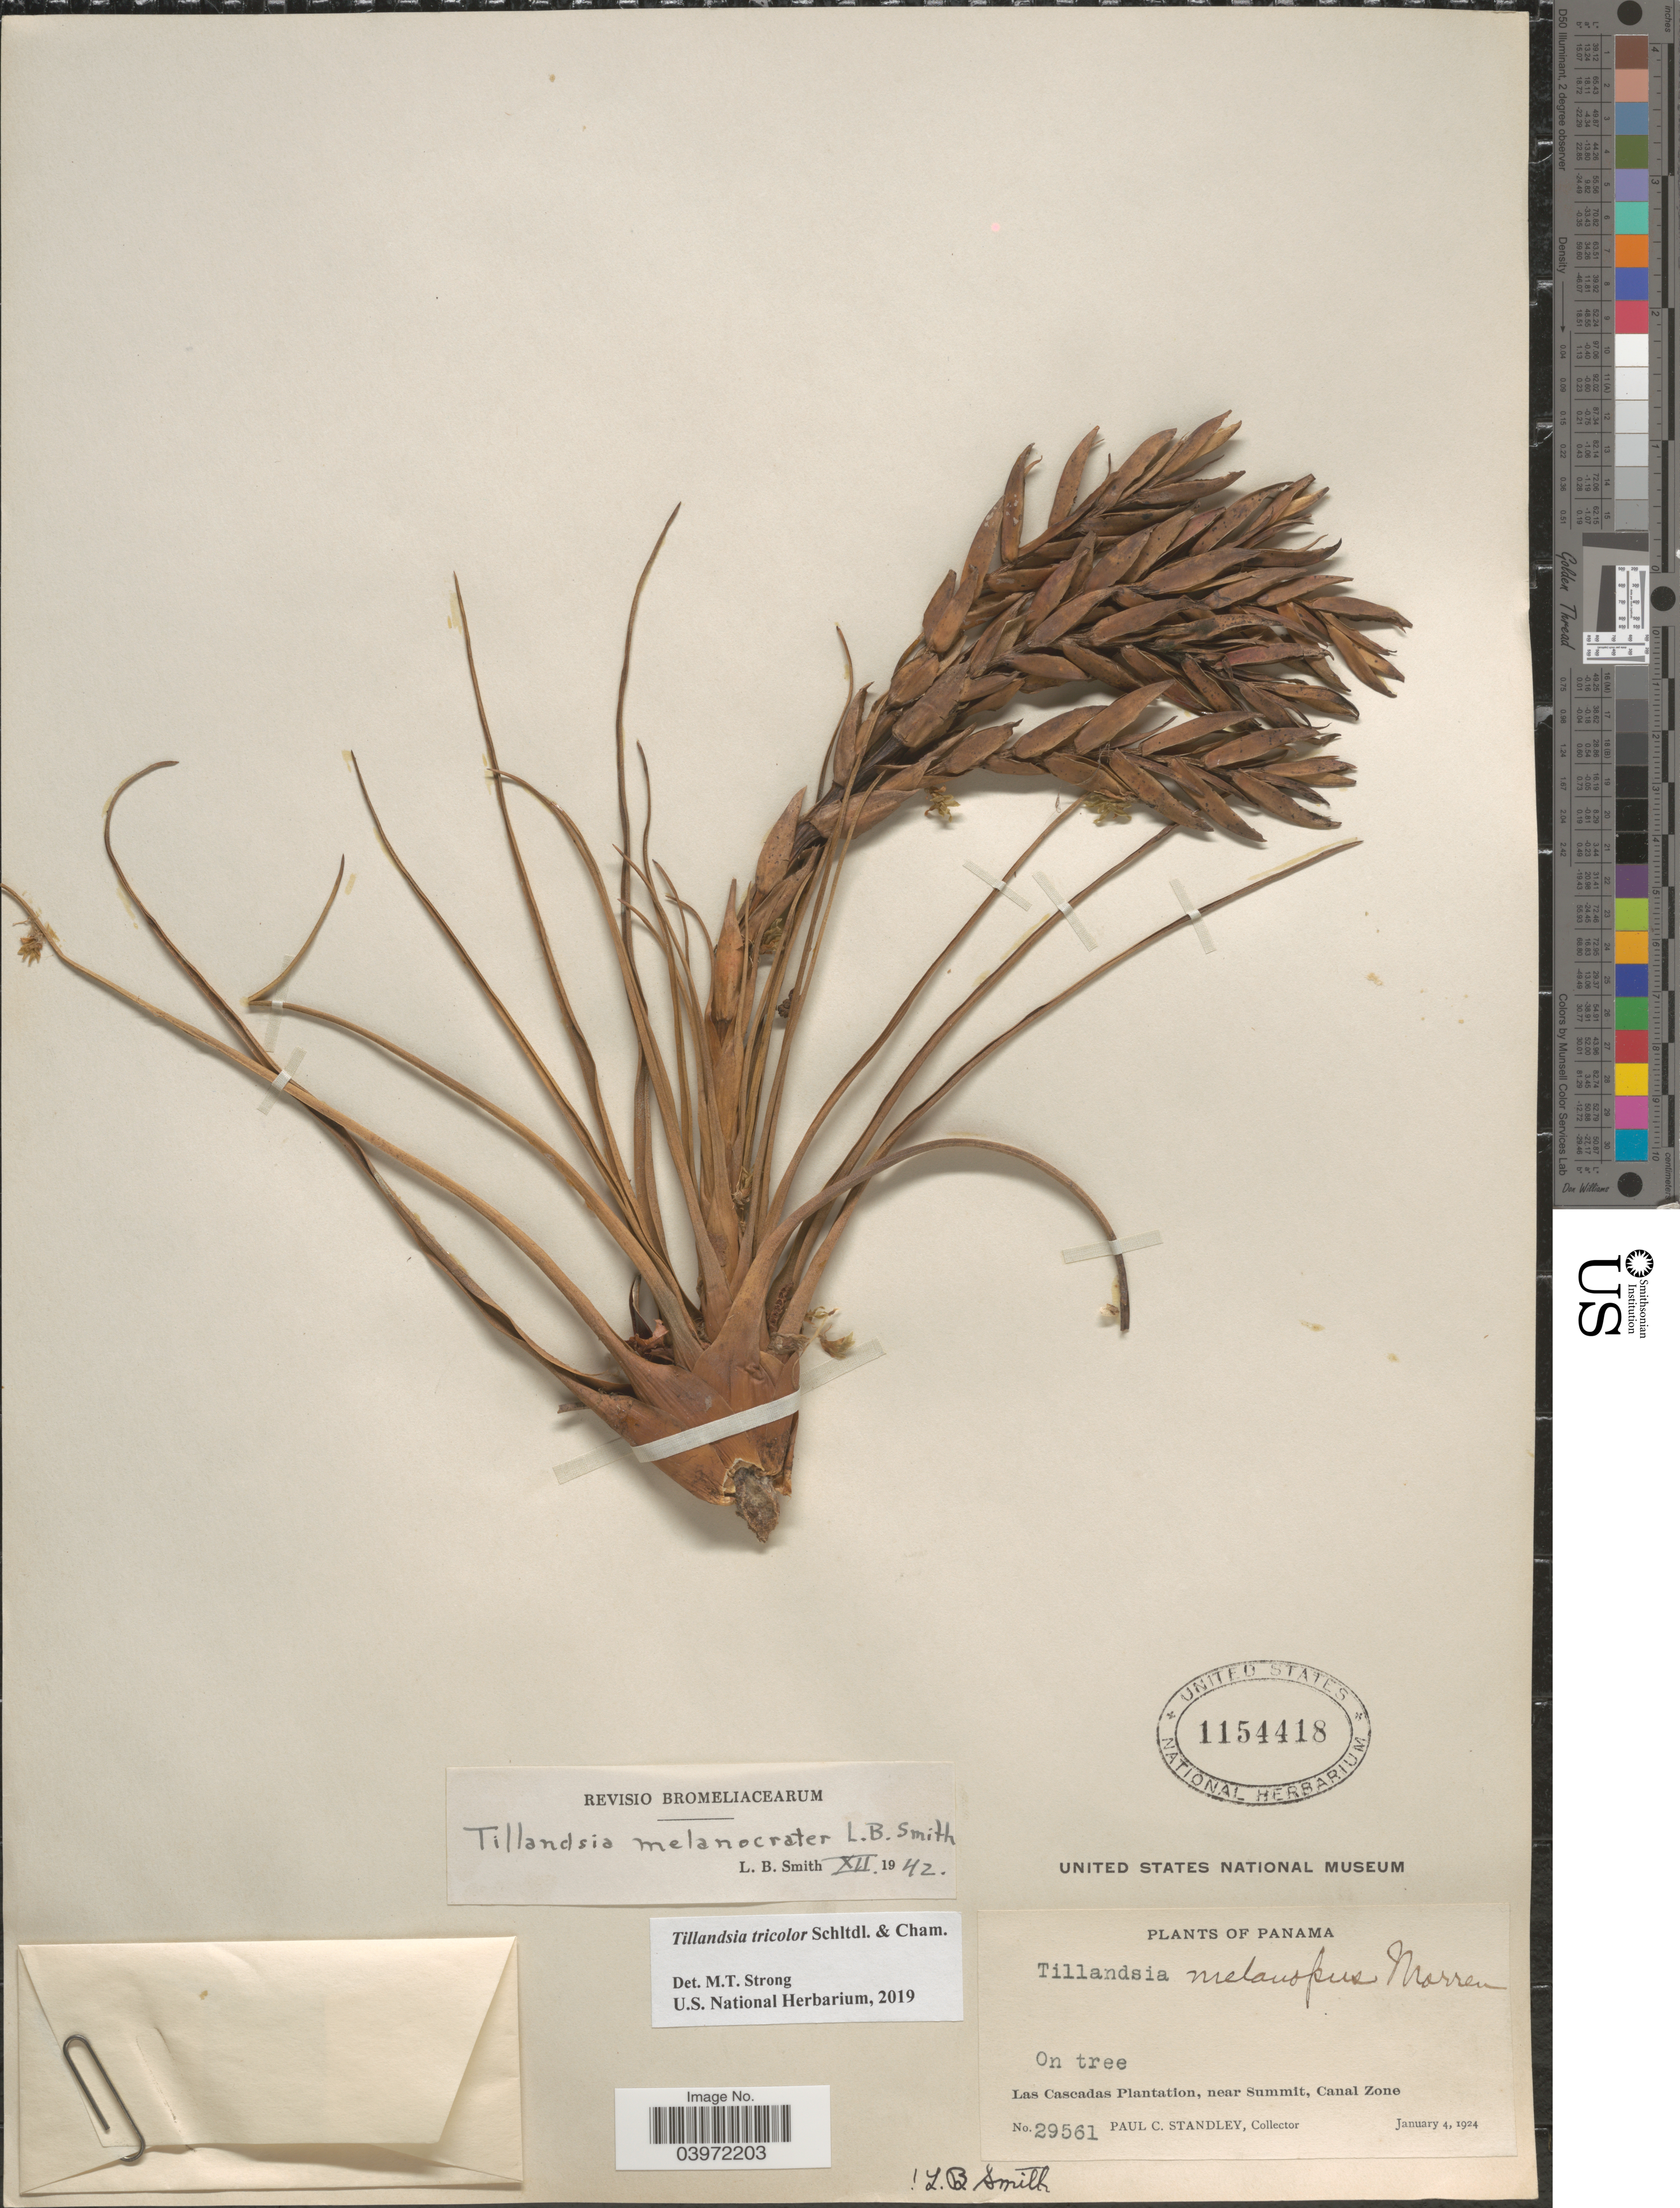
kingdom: Plantae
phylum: Tracheophyta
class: Liliopsida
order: Poales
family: Bromeliaceae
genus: Tillandsia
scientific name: Tillandsia tricolor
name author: Schltdl. & Cham.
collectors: P. C. Standley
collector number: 29561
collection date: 1924-01-04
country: Panama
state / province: Colón / Panamá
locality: Las Cascadas Plantation, near Summit, Canal Zone.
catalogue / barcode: US 1154418